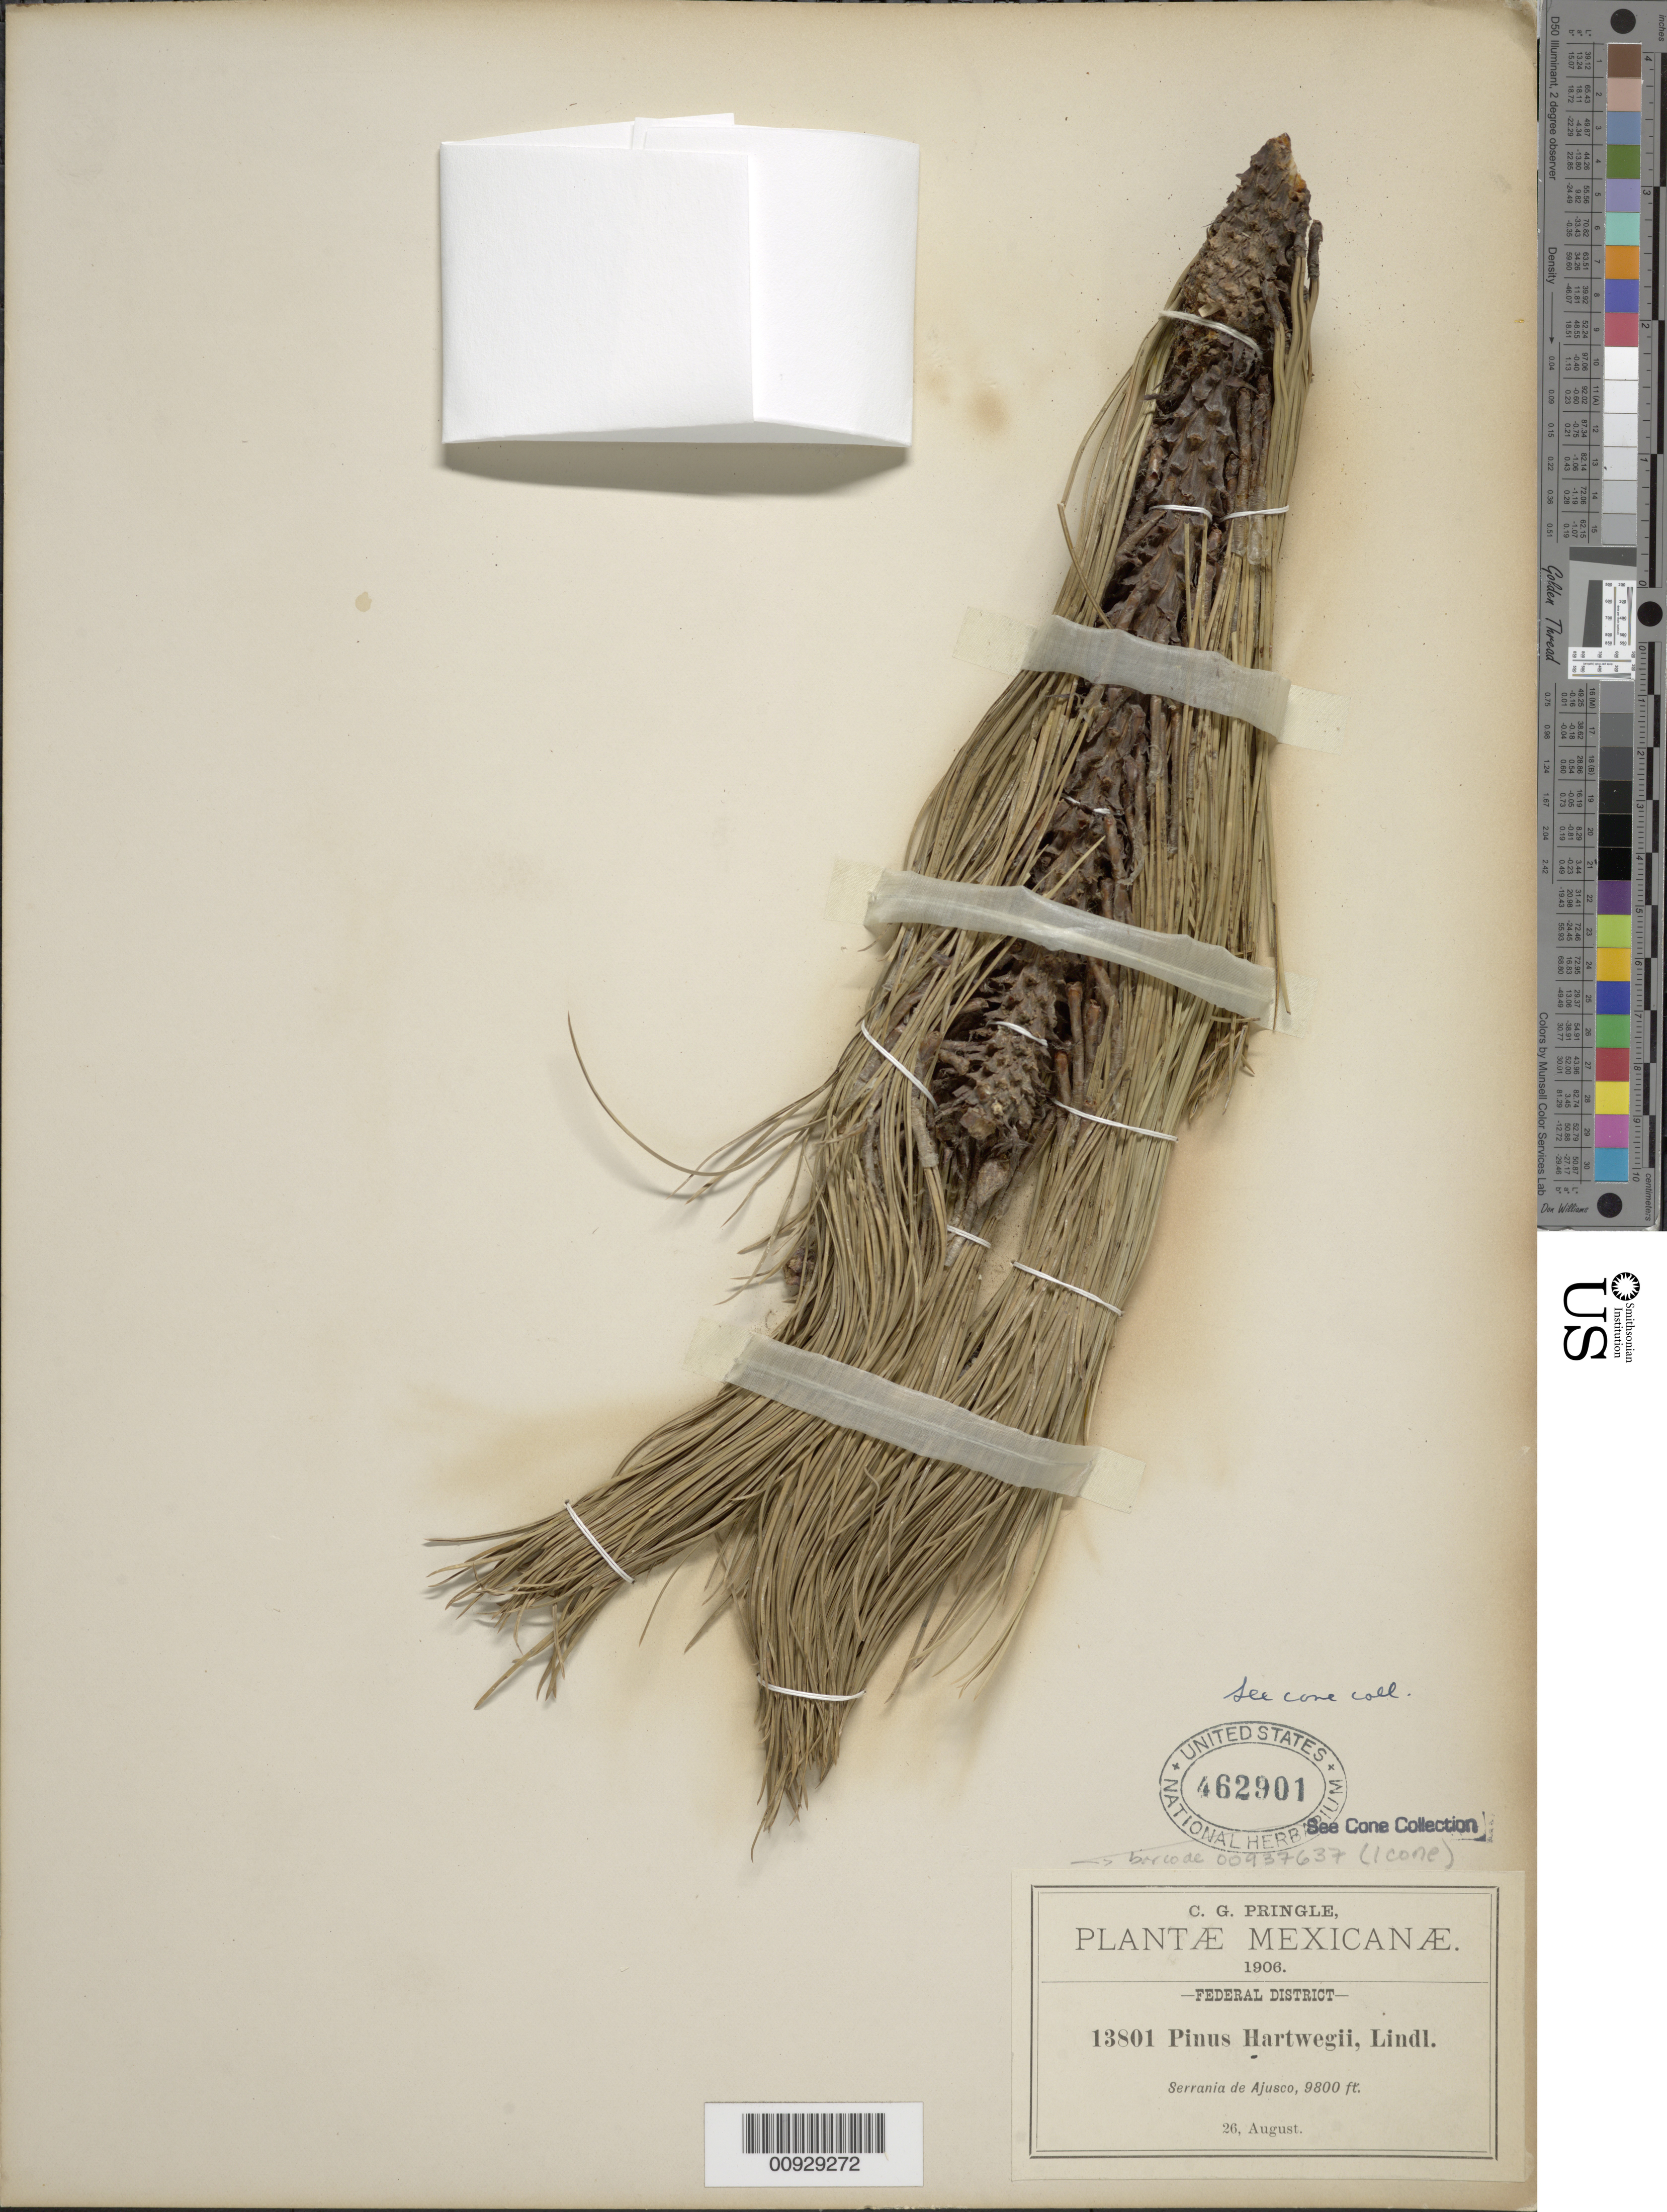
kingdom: Plantae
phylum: Tracheophyta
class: Pinopsida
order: Pinales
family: Pinaceae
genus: Pinus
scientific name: Pinus hartwegii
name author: Lindl.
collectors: C. G. Pringle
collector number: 13801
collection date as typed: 26 Aug 1906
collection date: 1906-08-26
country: Mexico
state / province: Distrito Federal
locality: Serrania de Ajusco.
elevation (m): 2987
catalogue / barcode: US 462901